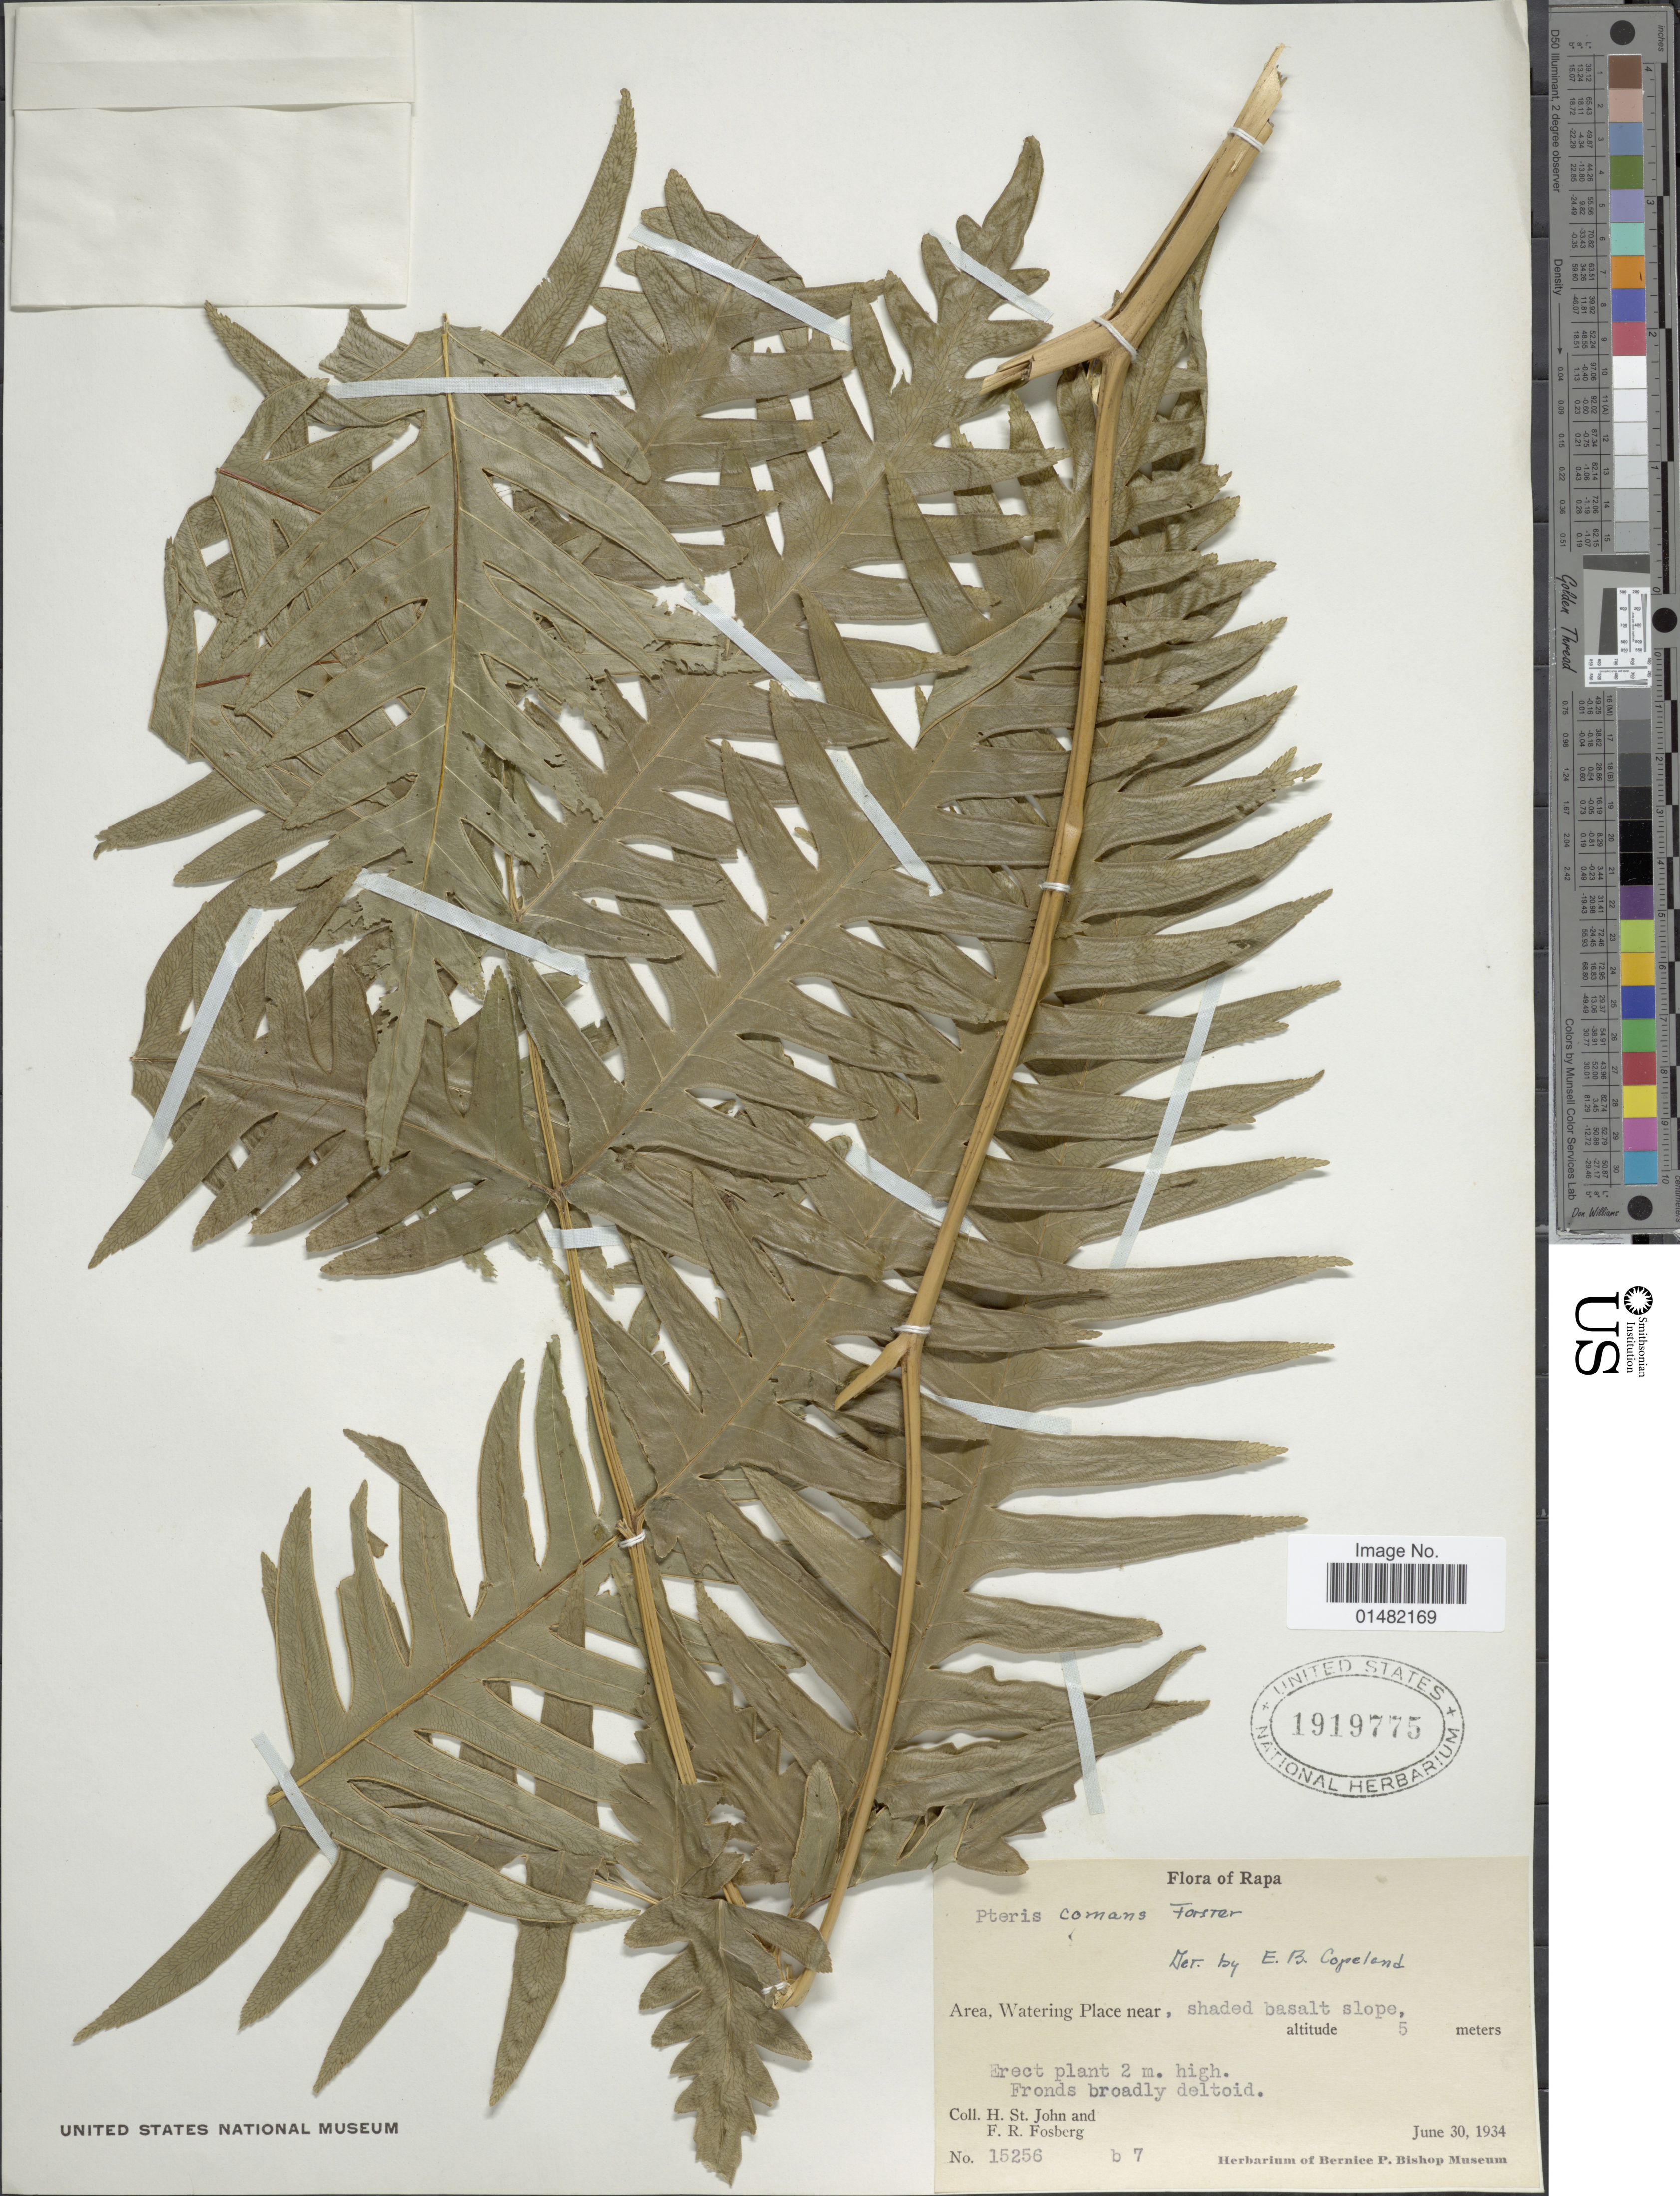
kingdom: Plantae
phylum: Tracheophyta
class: Polypodiopsida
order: Polypodiales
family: Pteridaceae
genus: Pteris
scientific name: Pteris comans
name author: G. Forst.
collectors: H. St. John & F. R. Fosberg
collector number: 15256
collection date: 1934-06-30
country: French Polynesia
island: Rapa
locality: Rapa, Area, Watering Place near, shaded basalt slope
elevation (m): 5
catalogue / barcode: US 1919775